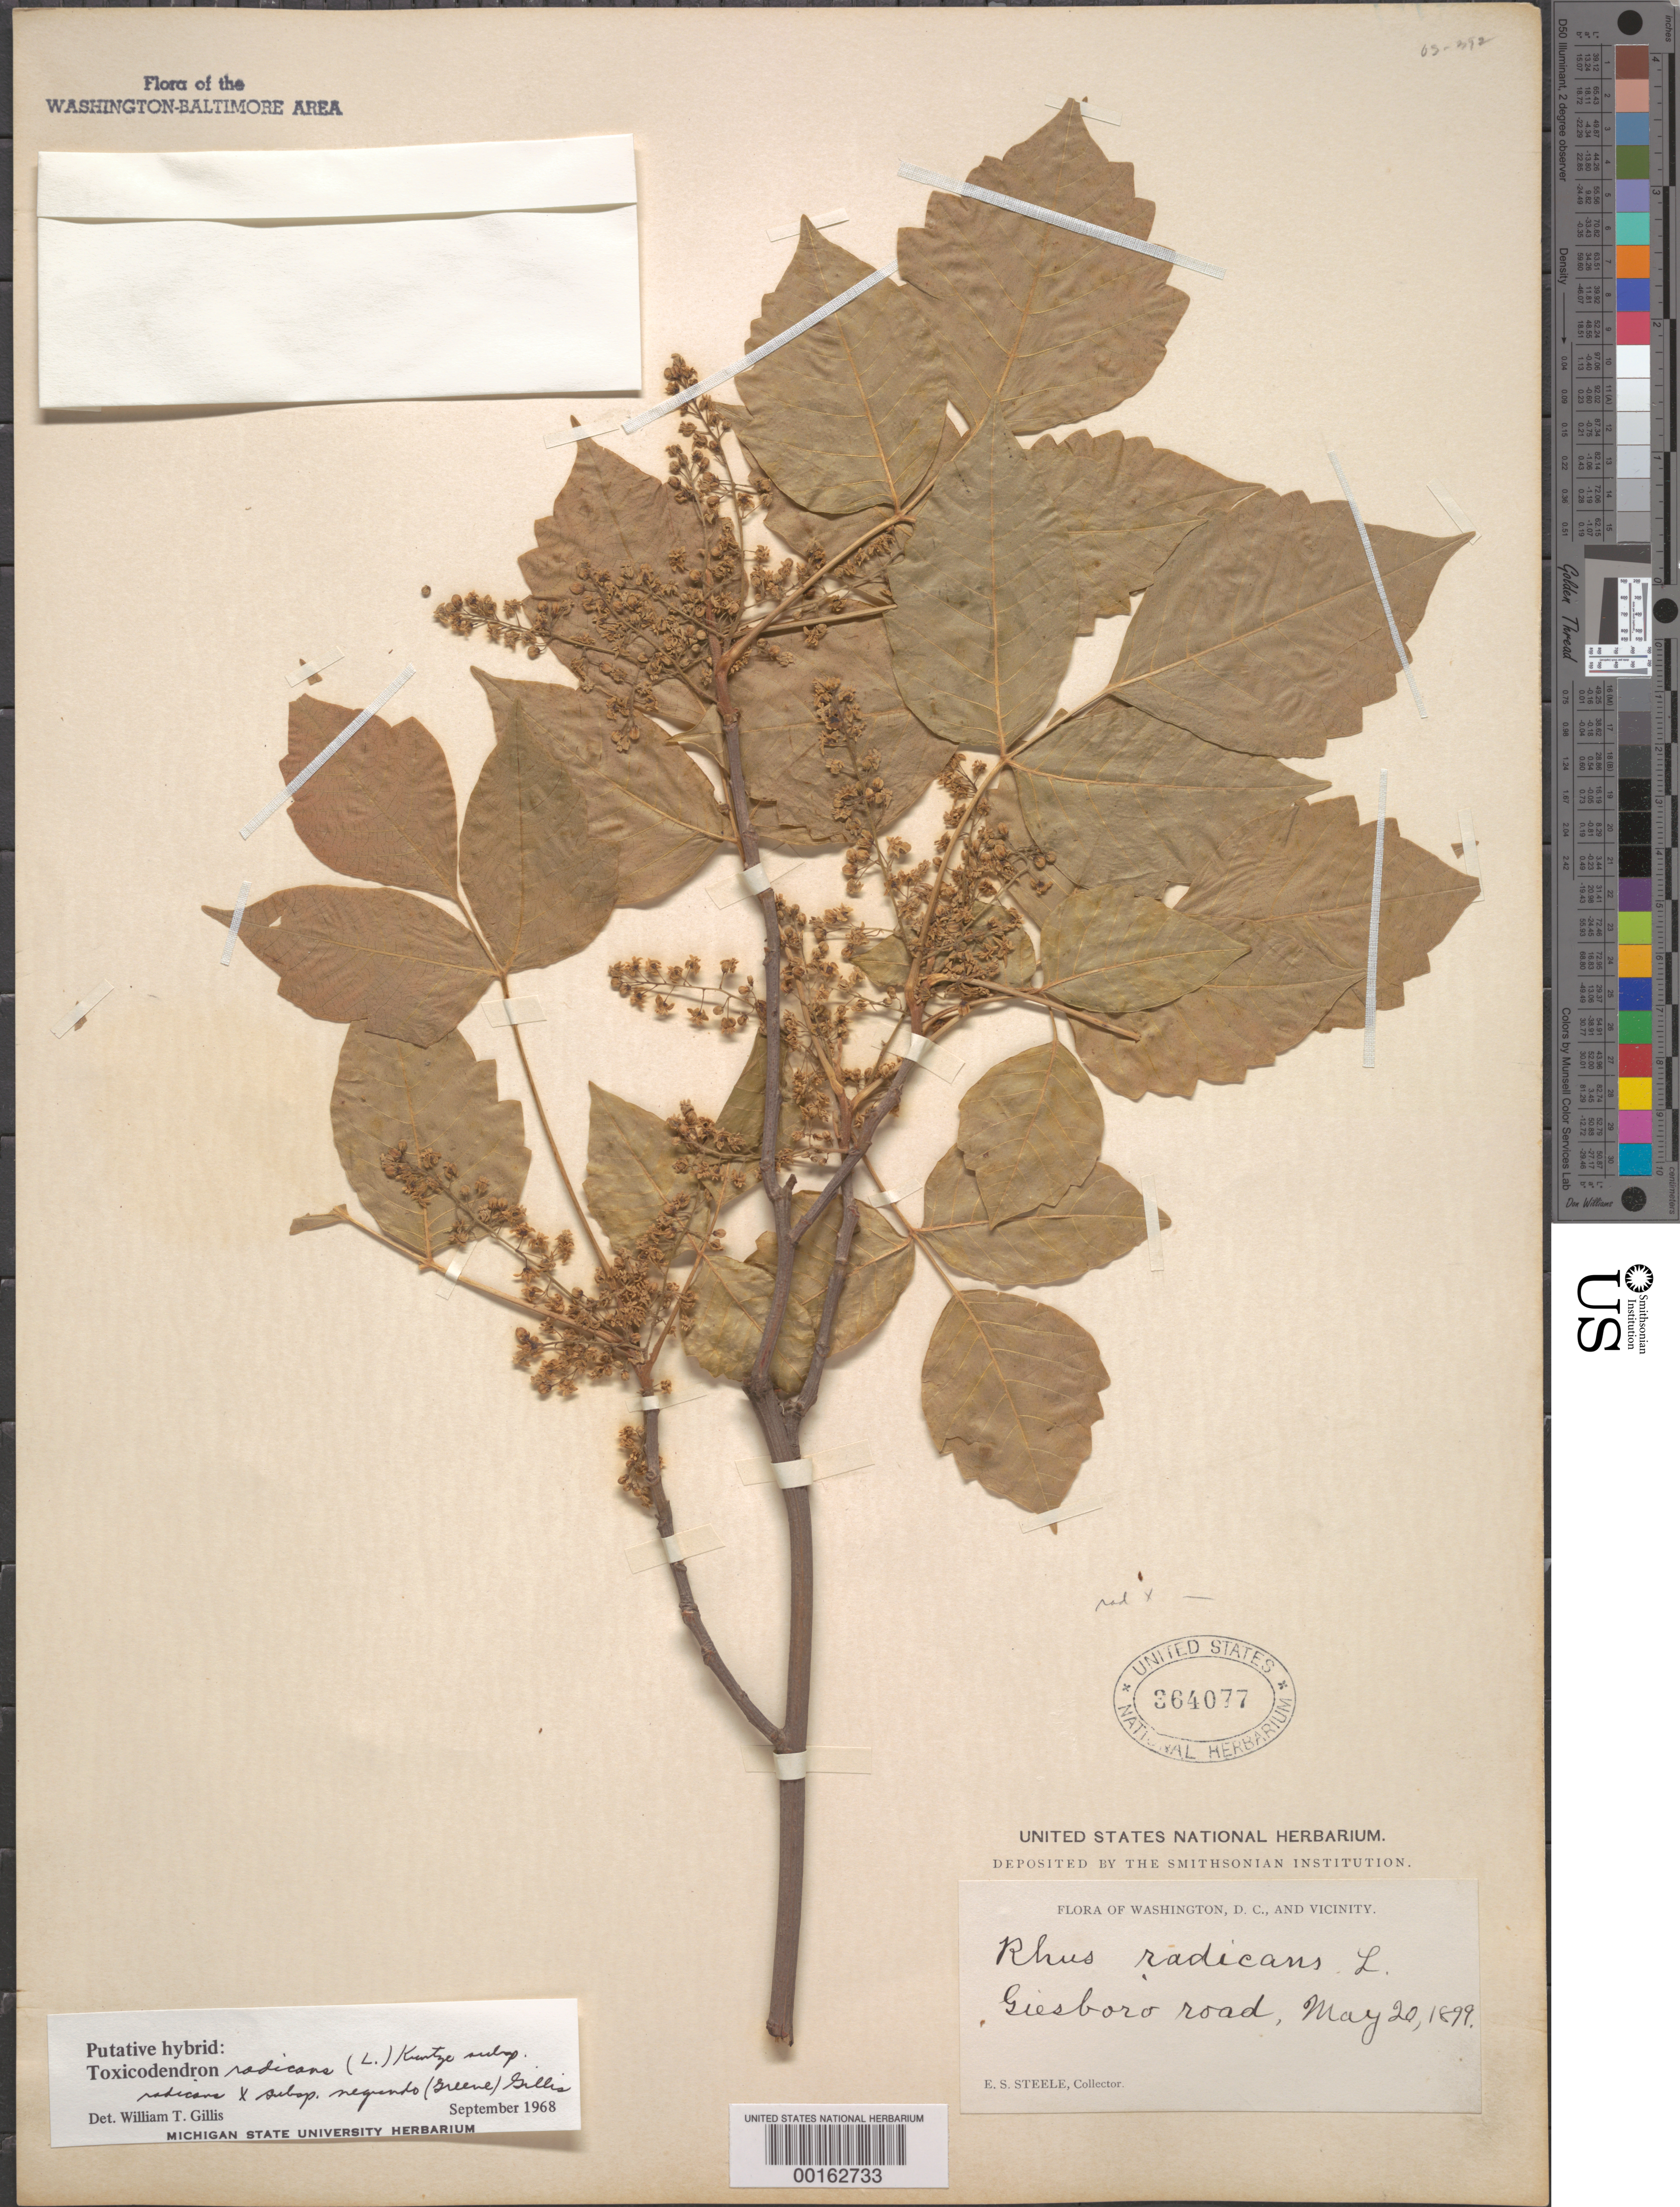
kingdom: Plantae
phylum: Tracheophyta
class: Magnoliopsida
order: Sapindales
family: Anacardiaceae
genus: Toxicodendron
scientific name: Toxicodendron radicans subsp. negundo-radicans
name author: Kuntze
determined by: Gillis, W. T.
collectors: E. Steele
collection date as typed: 20 May 1899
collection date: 1899-05-20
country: United States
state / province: District of Columbia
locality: Giesboro Road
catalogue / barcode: US 364077